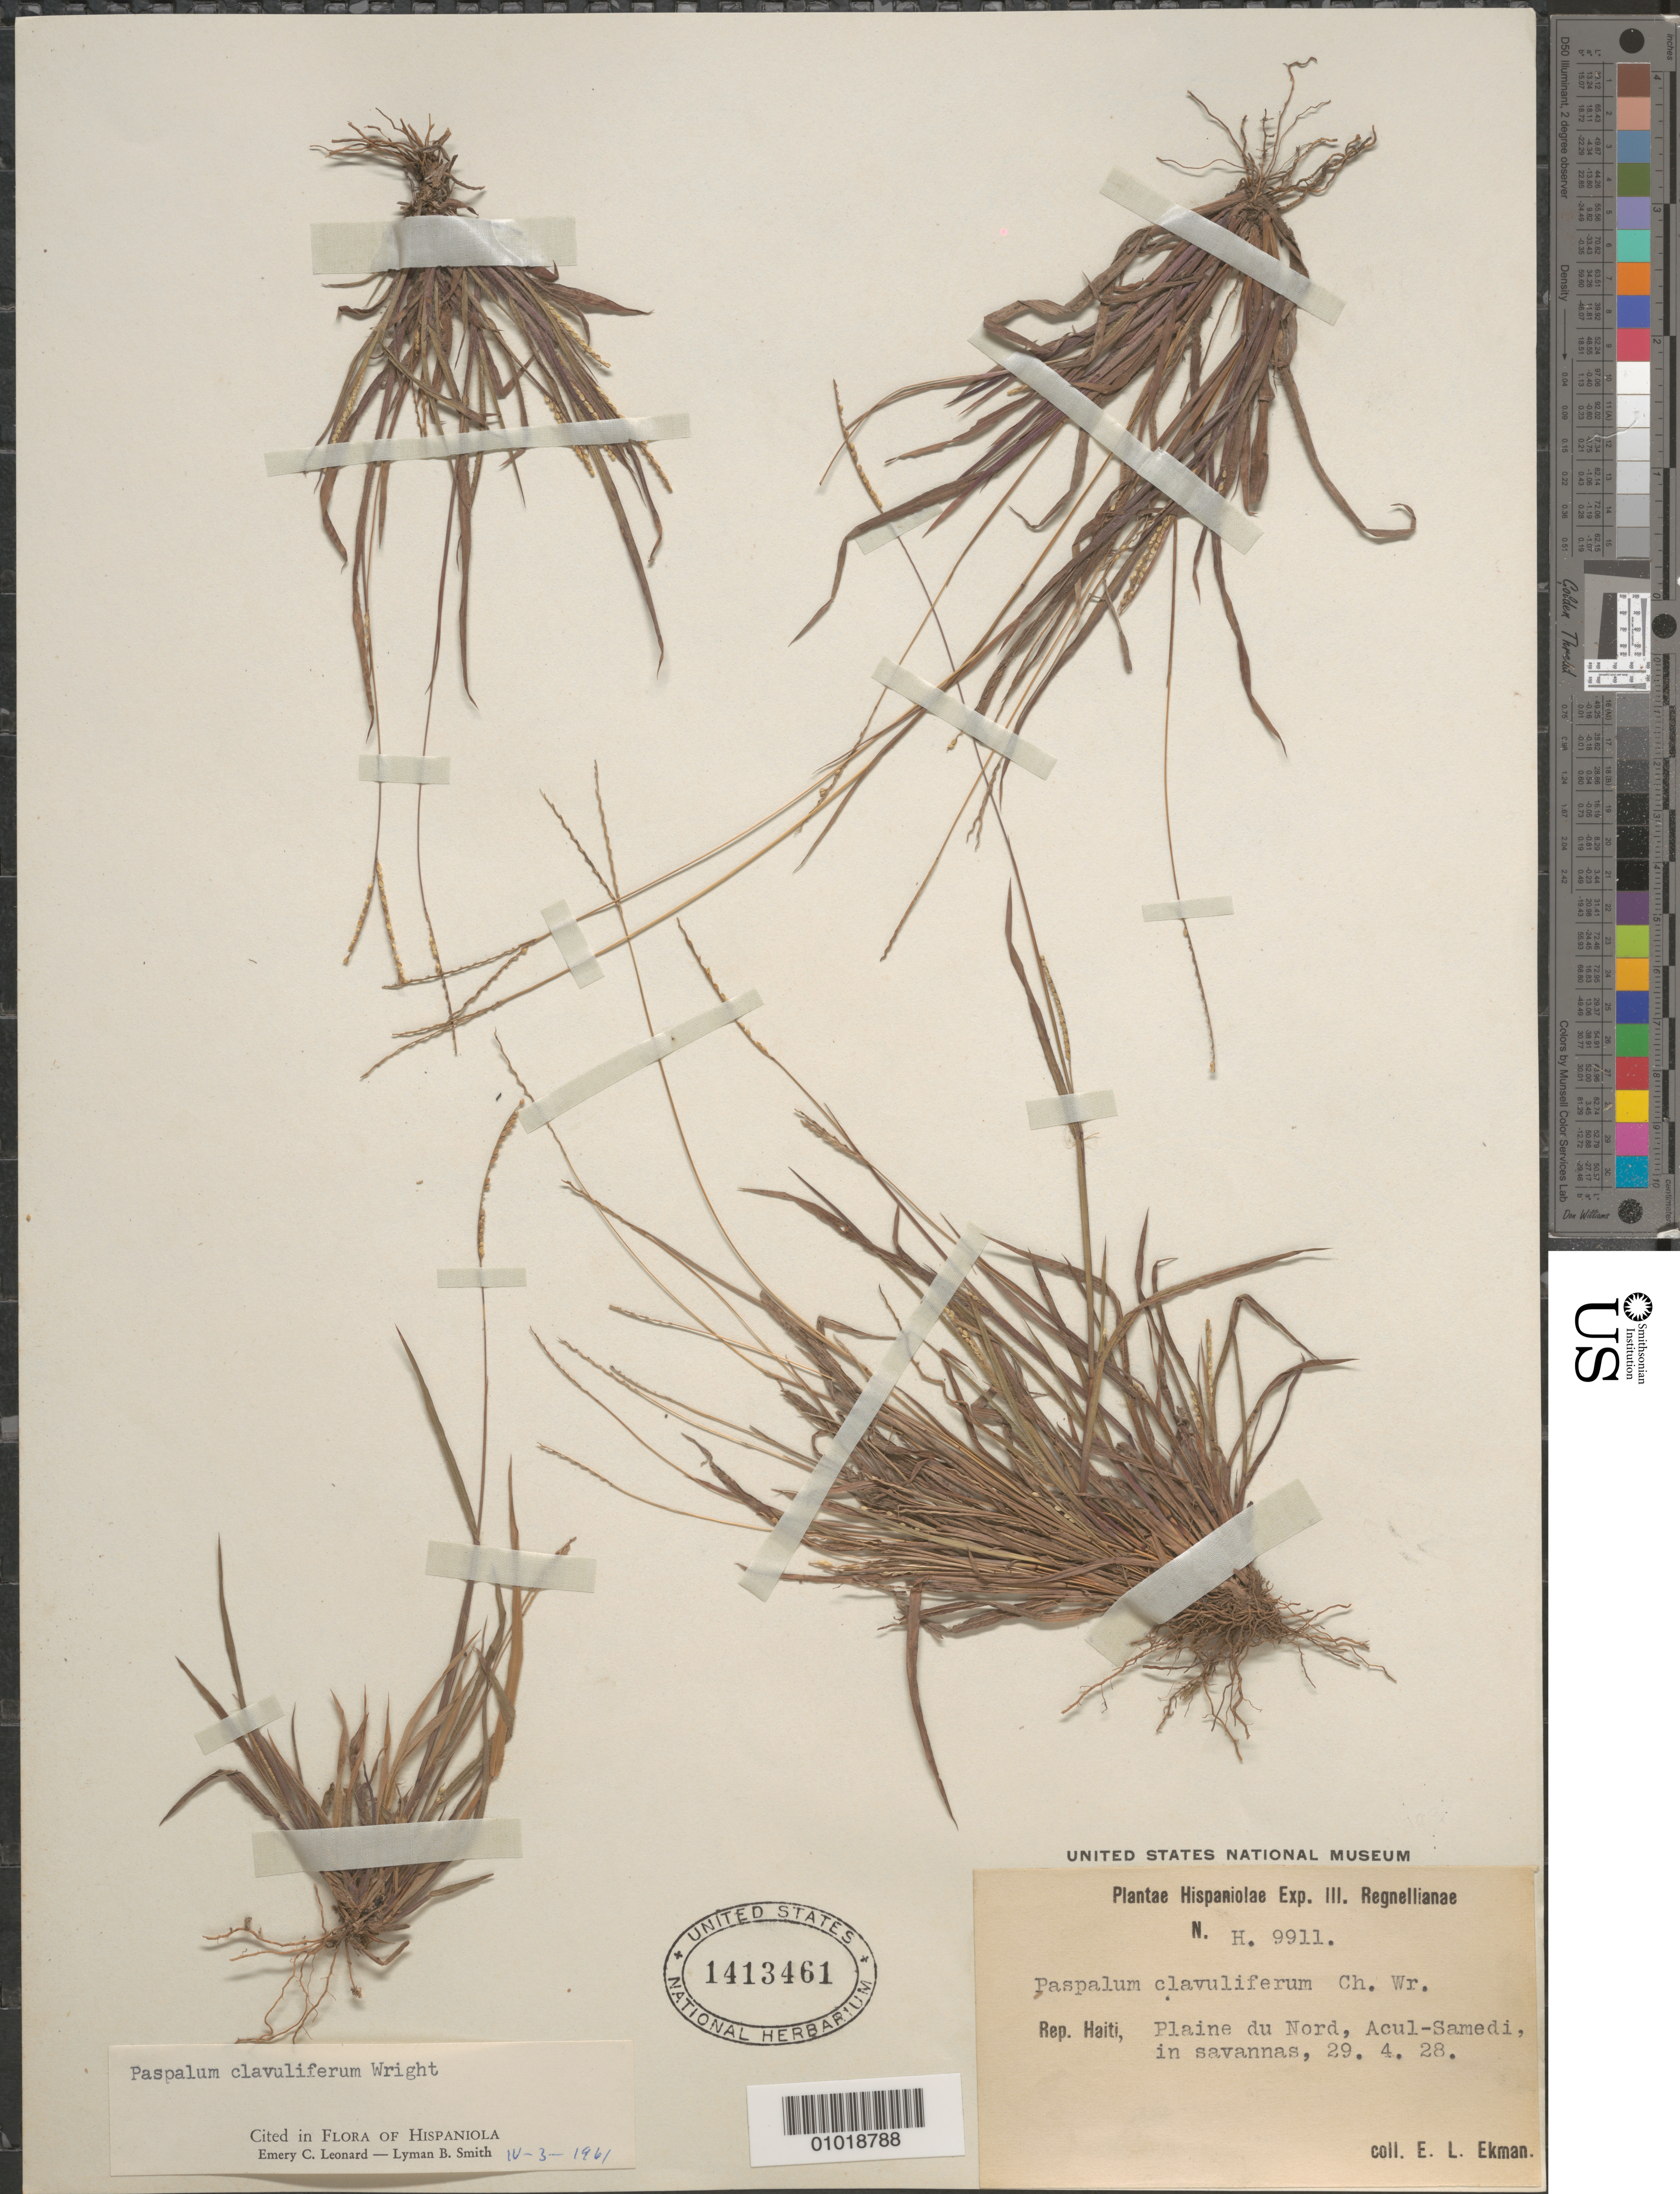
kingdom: Plantae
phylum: Tracheophyta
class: Liliopsida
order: Poales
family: Poaceae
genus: Paspalum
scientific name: Paspalum clavuliferum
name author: C. Wright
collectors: E. L. Ekman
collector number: H 9911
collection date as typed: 29 Apr 1928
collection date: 1928-04-29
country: Haiti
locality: Plaine du Nord, Acul-Samedi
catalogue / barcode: US 1413461